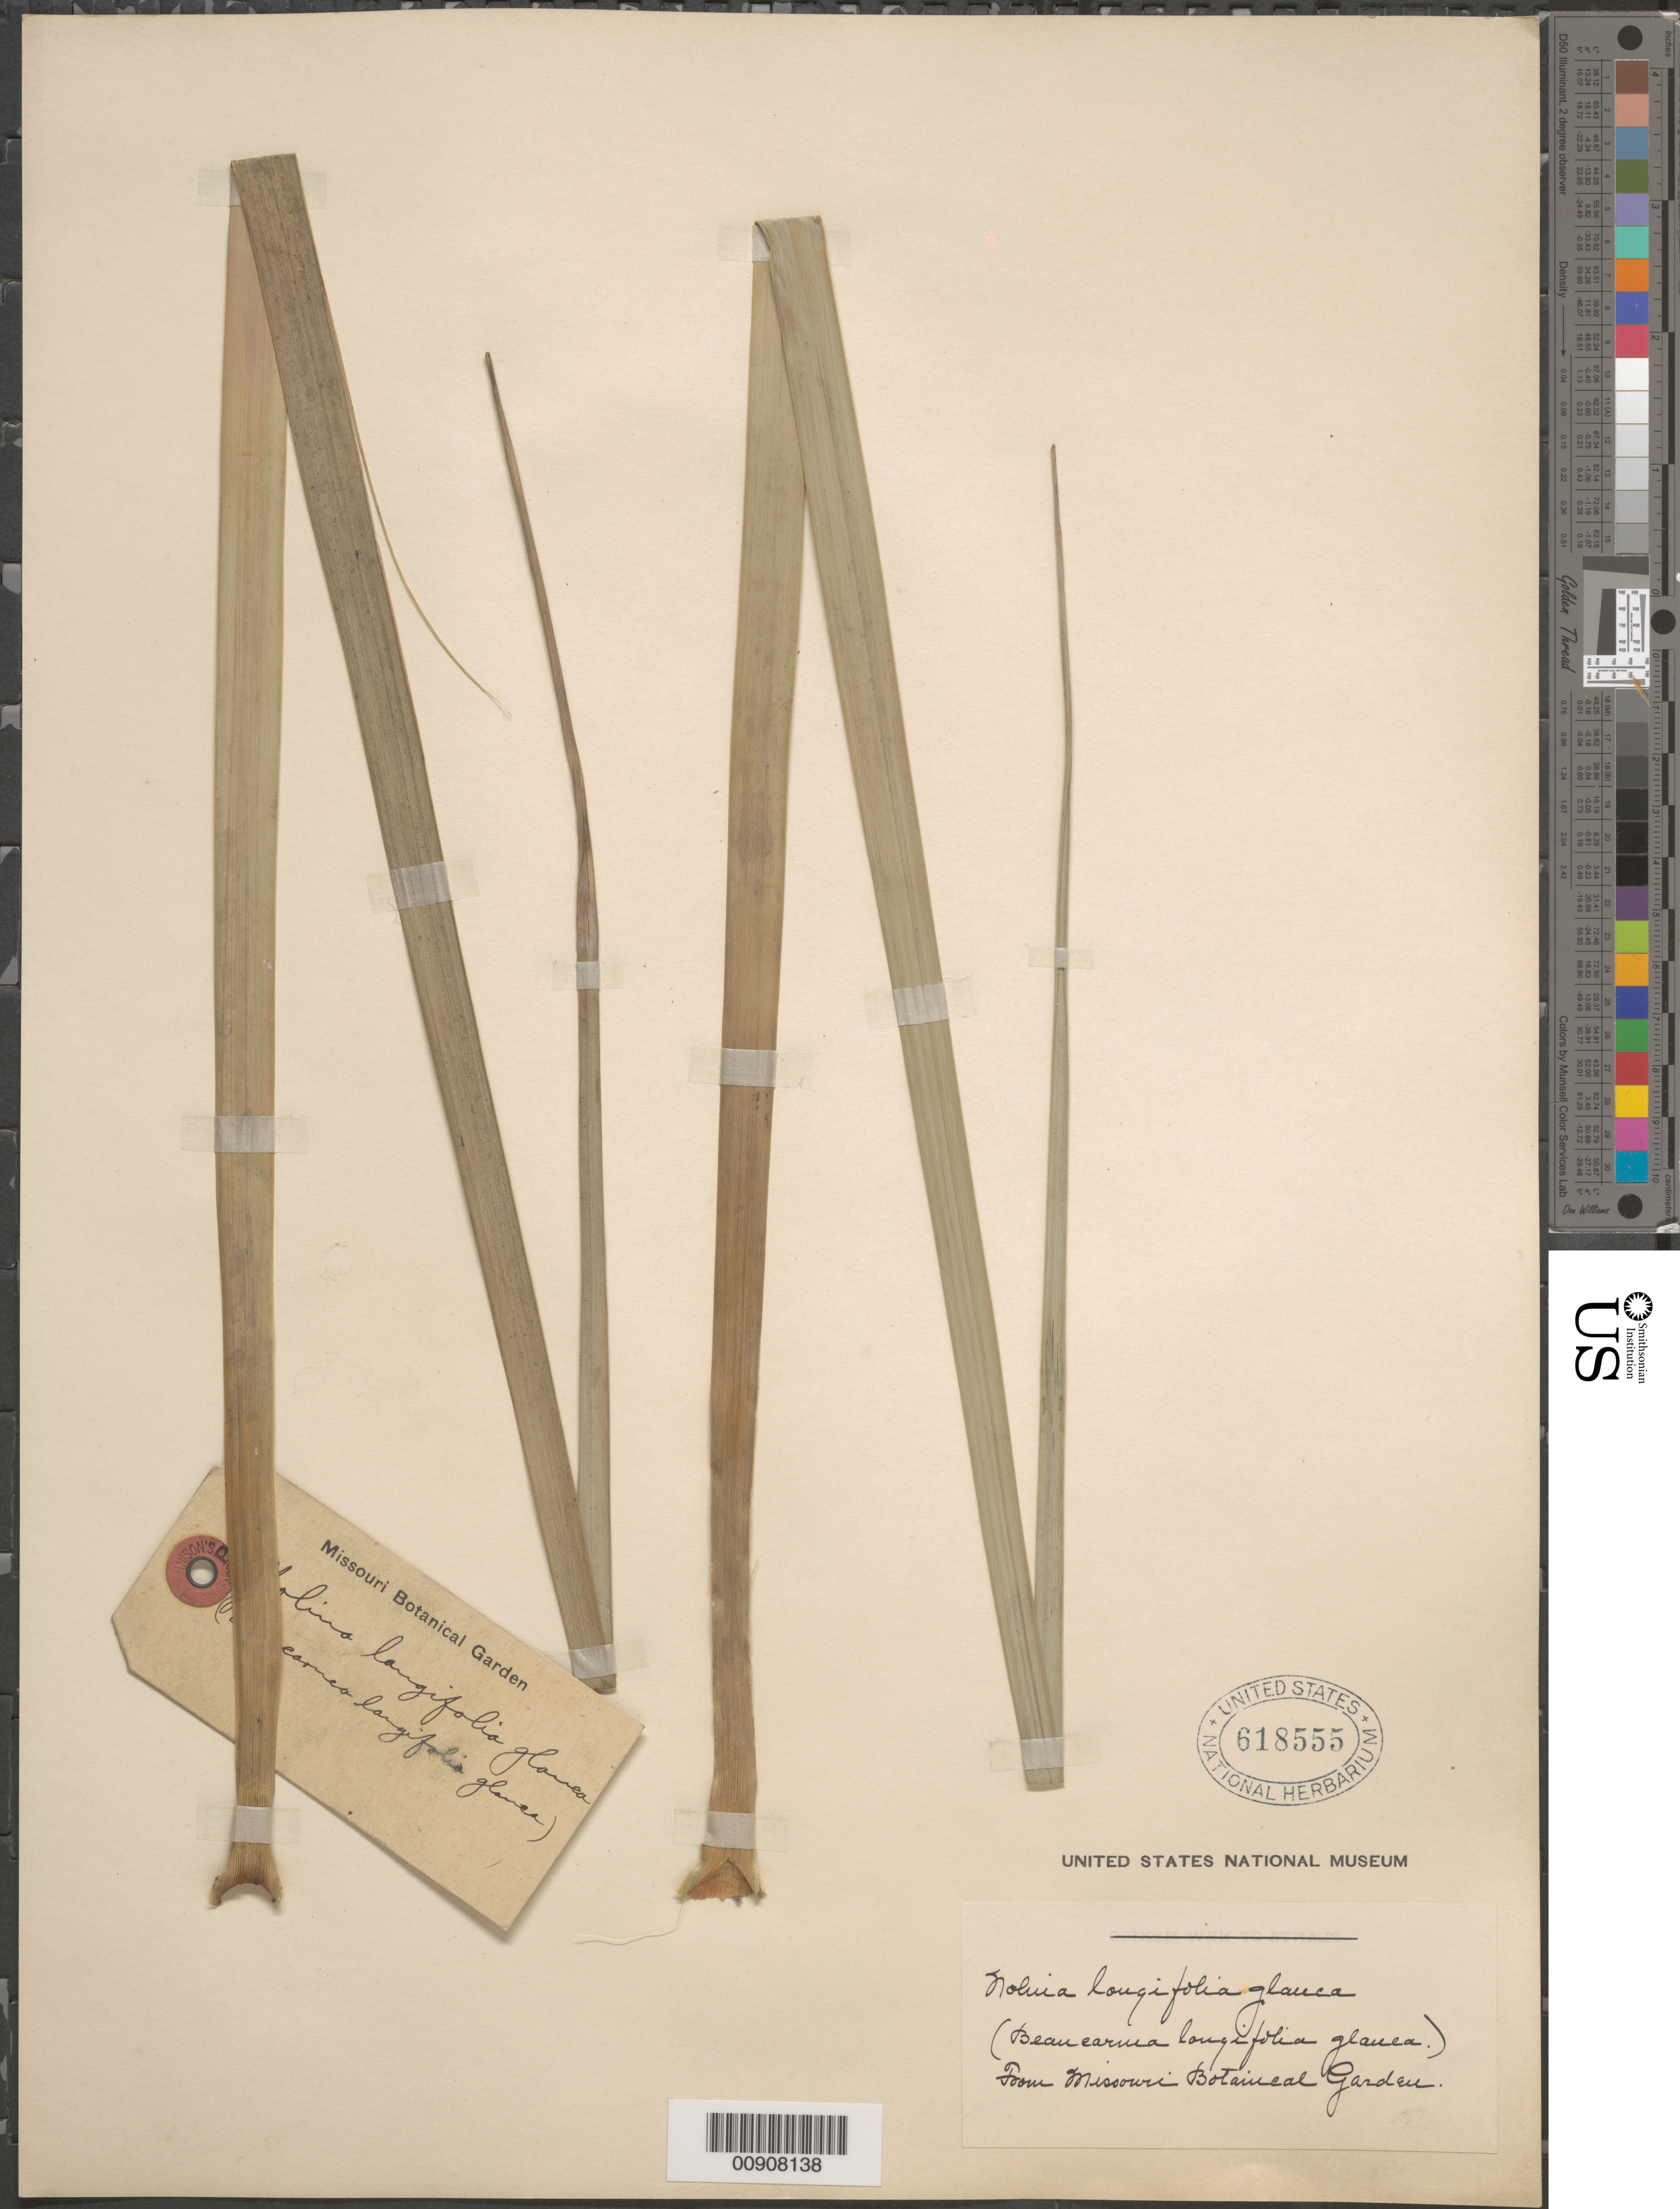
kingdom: Plantae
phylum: Tracheophyta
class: Liliopsida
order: Asparagales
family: Asparagaceae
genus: Nolina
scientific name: Nolina longifolia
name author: (Schult.) J.H. Hemsl.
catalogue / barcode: US 618555